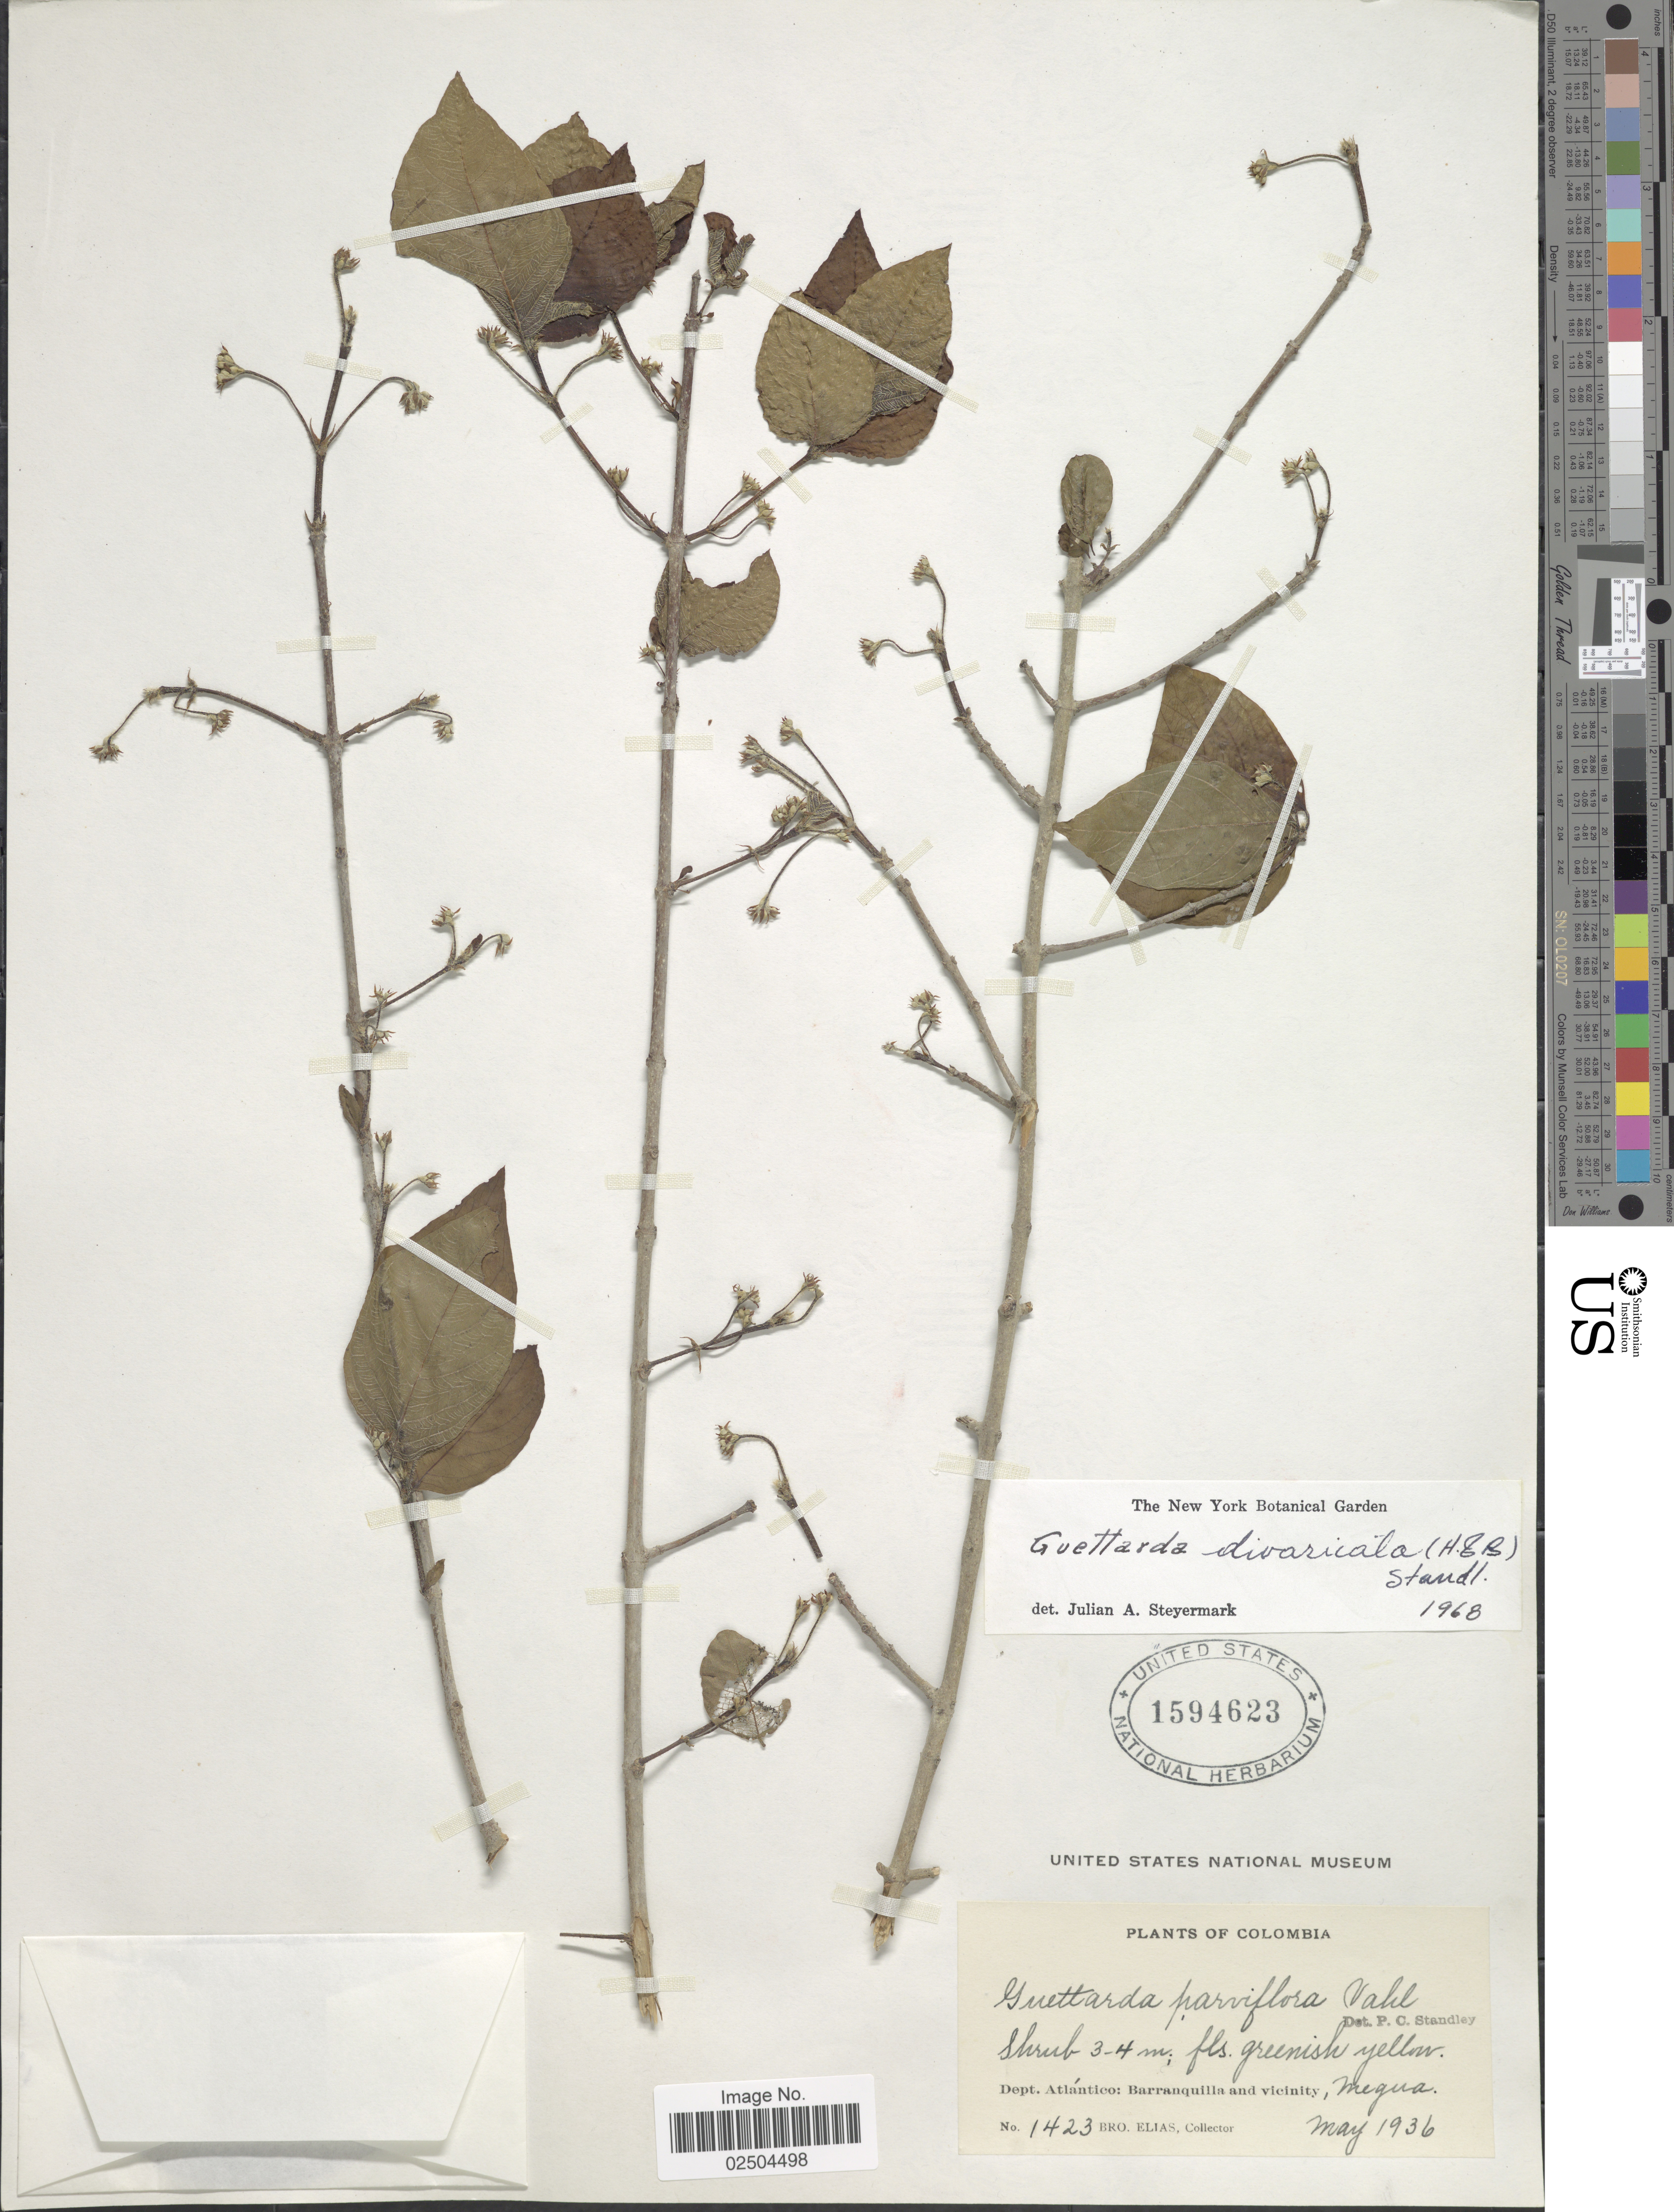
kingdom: Plantae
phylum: Tracheophyta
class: Magnoliopsida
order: Gentianales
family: Rubiaceae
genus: Guettarda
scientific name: Guettarda divaricata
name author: (Humb. & Bonpl. ex Roem. & Schult.) Standl.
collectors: Bro. Elias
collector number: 1423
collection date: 1936-05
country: Colombia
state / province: Atlántico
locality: Dept. Atlantico: Barranquilla and vicinity, megua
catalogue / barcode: US 1594623